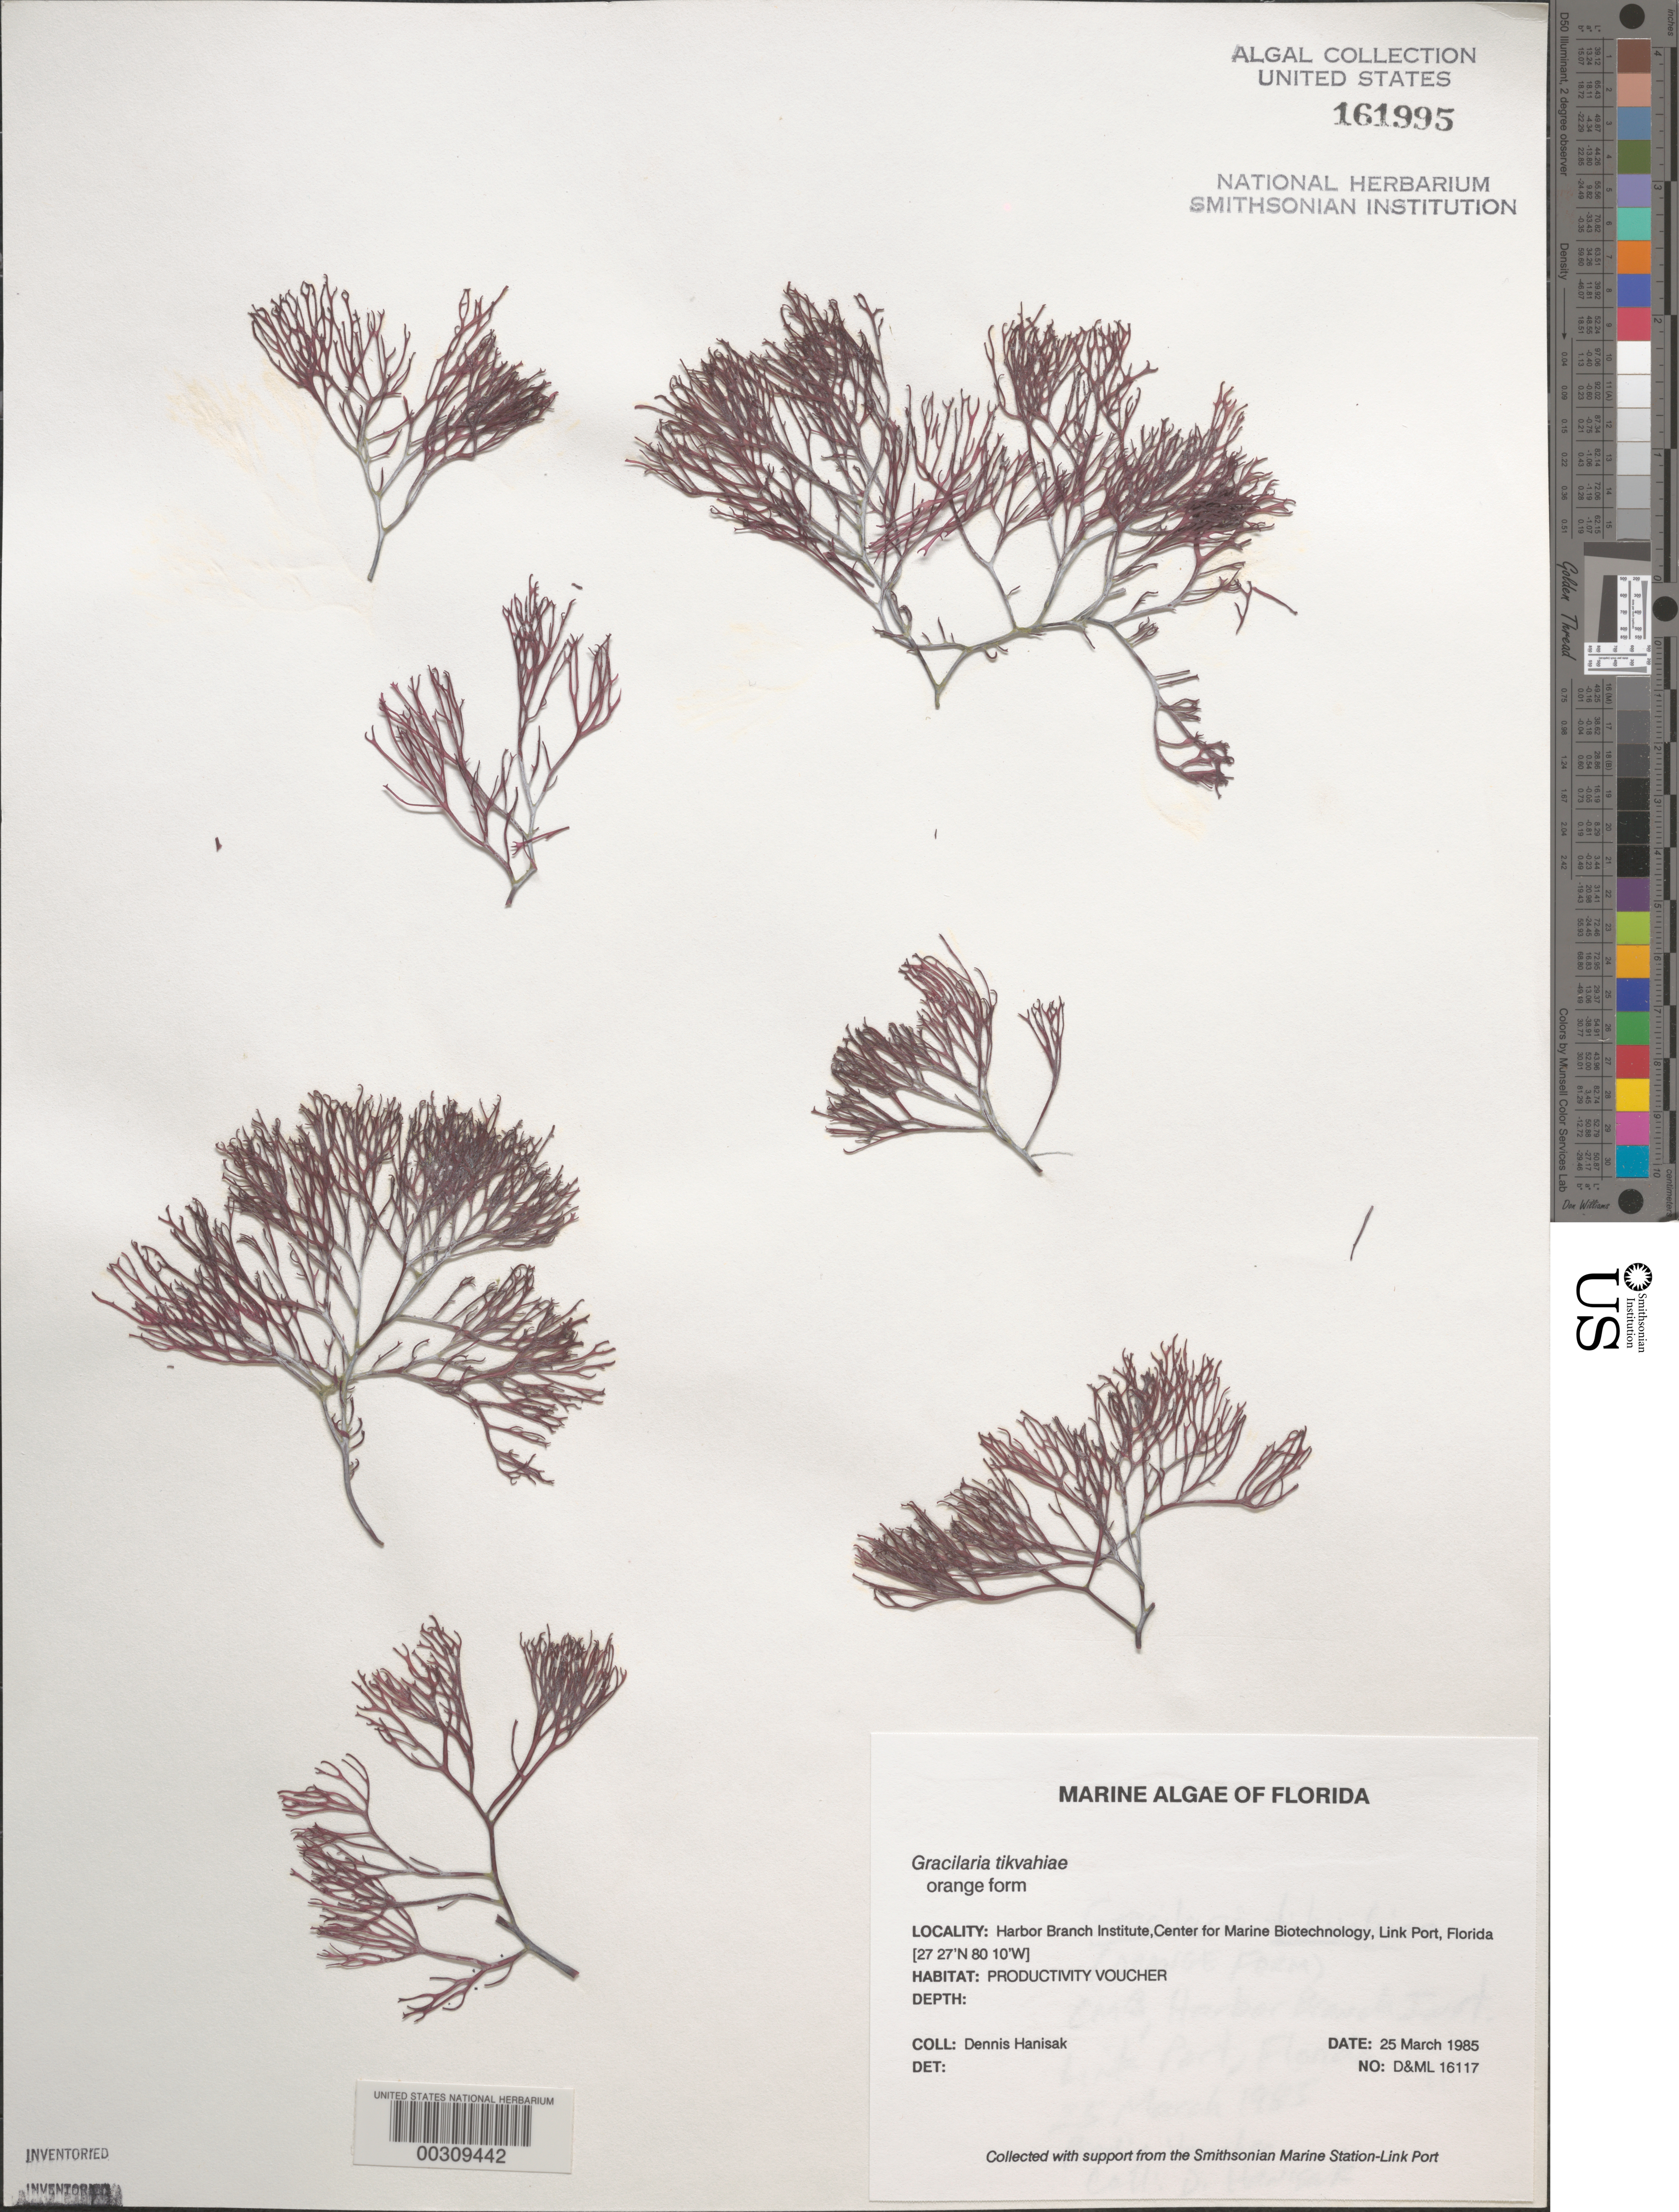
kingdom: Plantae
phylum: Rhodophyta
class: Florideophyceae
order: Gracilariales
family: Gracilariaceae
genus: Gracilaria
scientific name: Gracilaria tikvahiae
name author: McLachlan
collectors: M. Hanisak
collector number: D&ML 16117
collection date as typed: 25 Mar 1985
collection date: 1985-03-25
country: United States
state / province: Florida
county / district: Saint Lucie County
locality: Harbor Branch Oceanographic Institutue, Center for Marine Biotechnology, Link Port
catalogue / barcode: US 161995